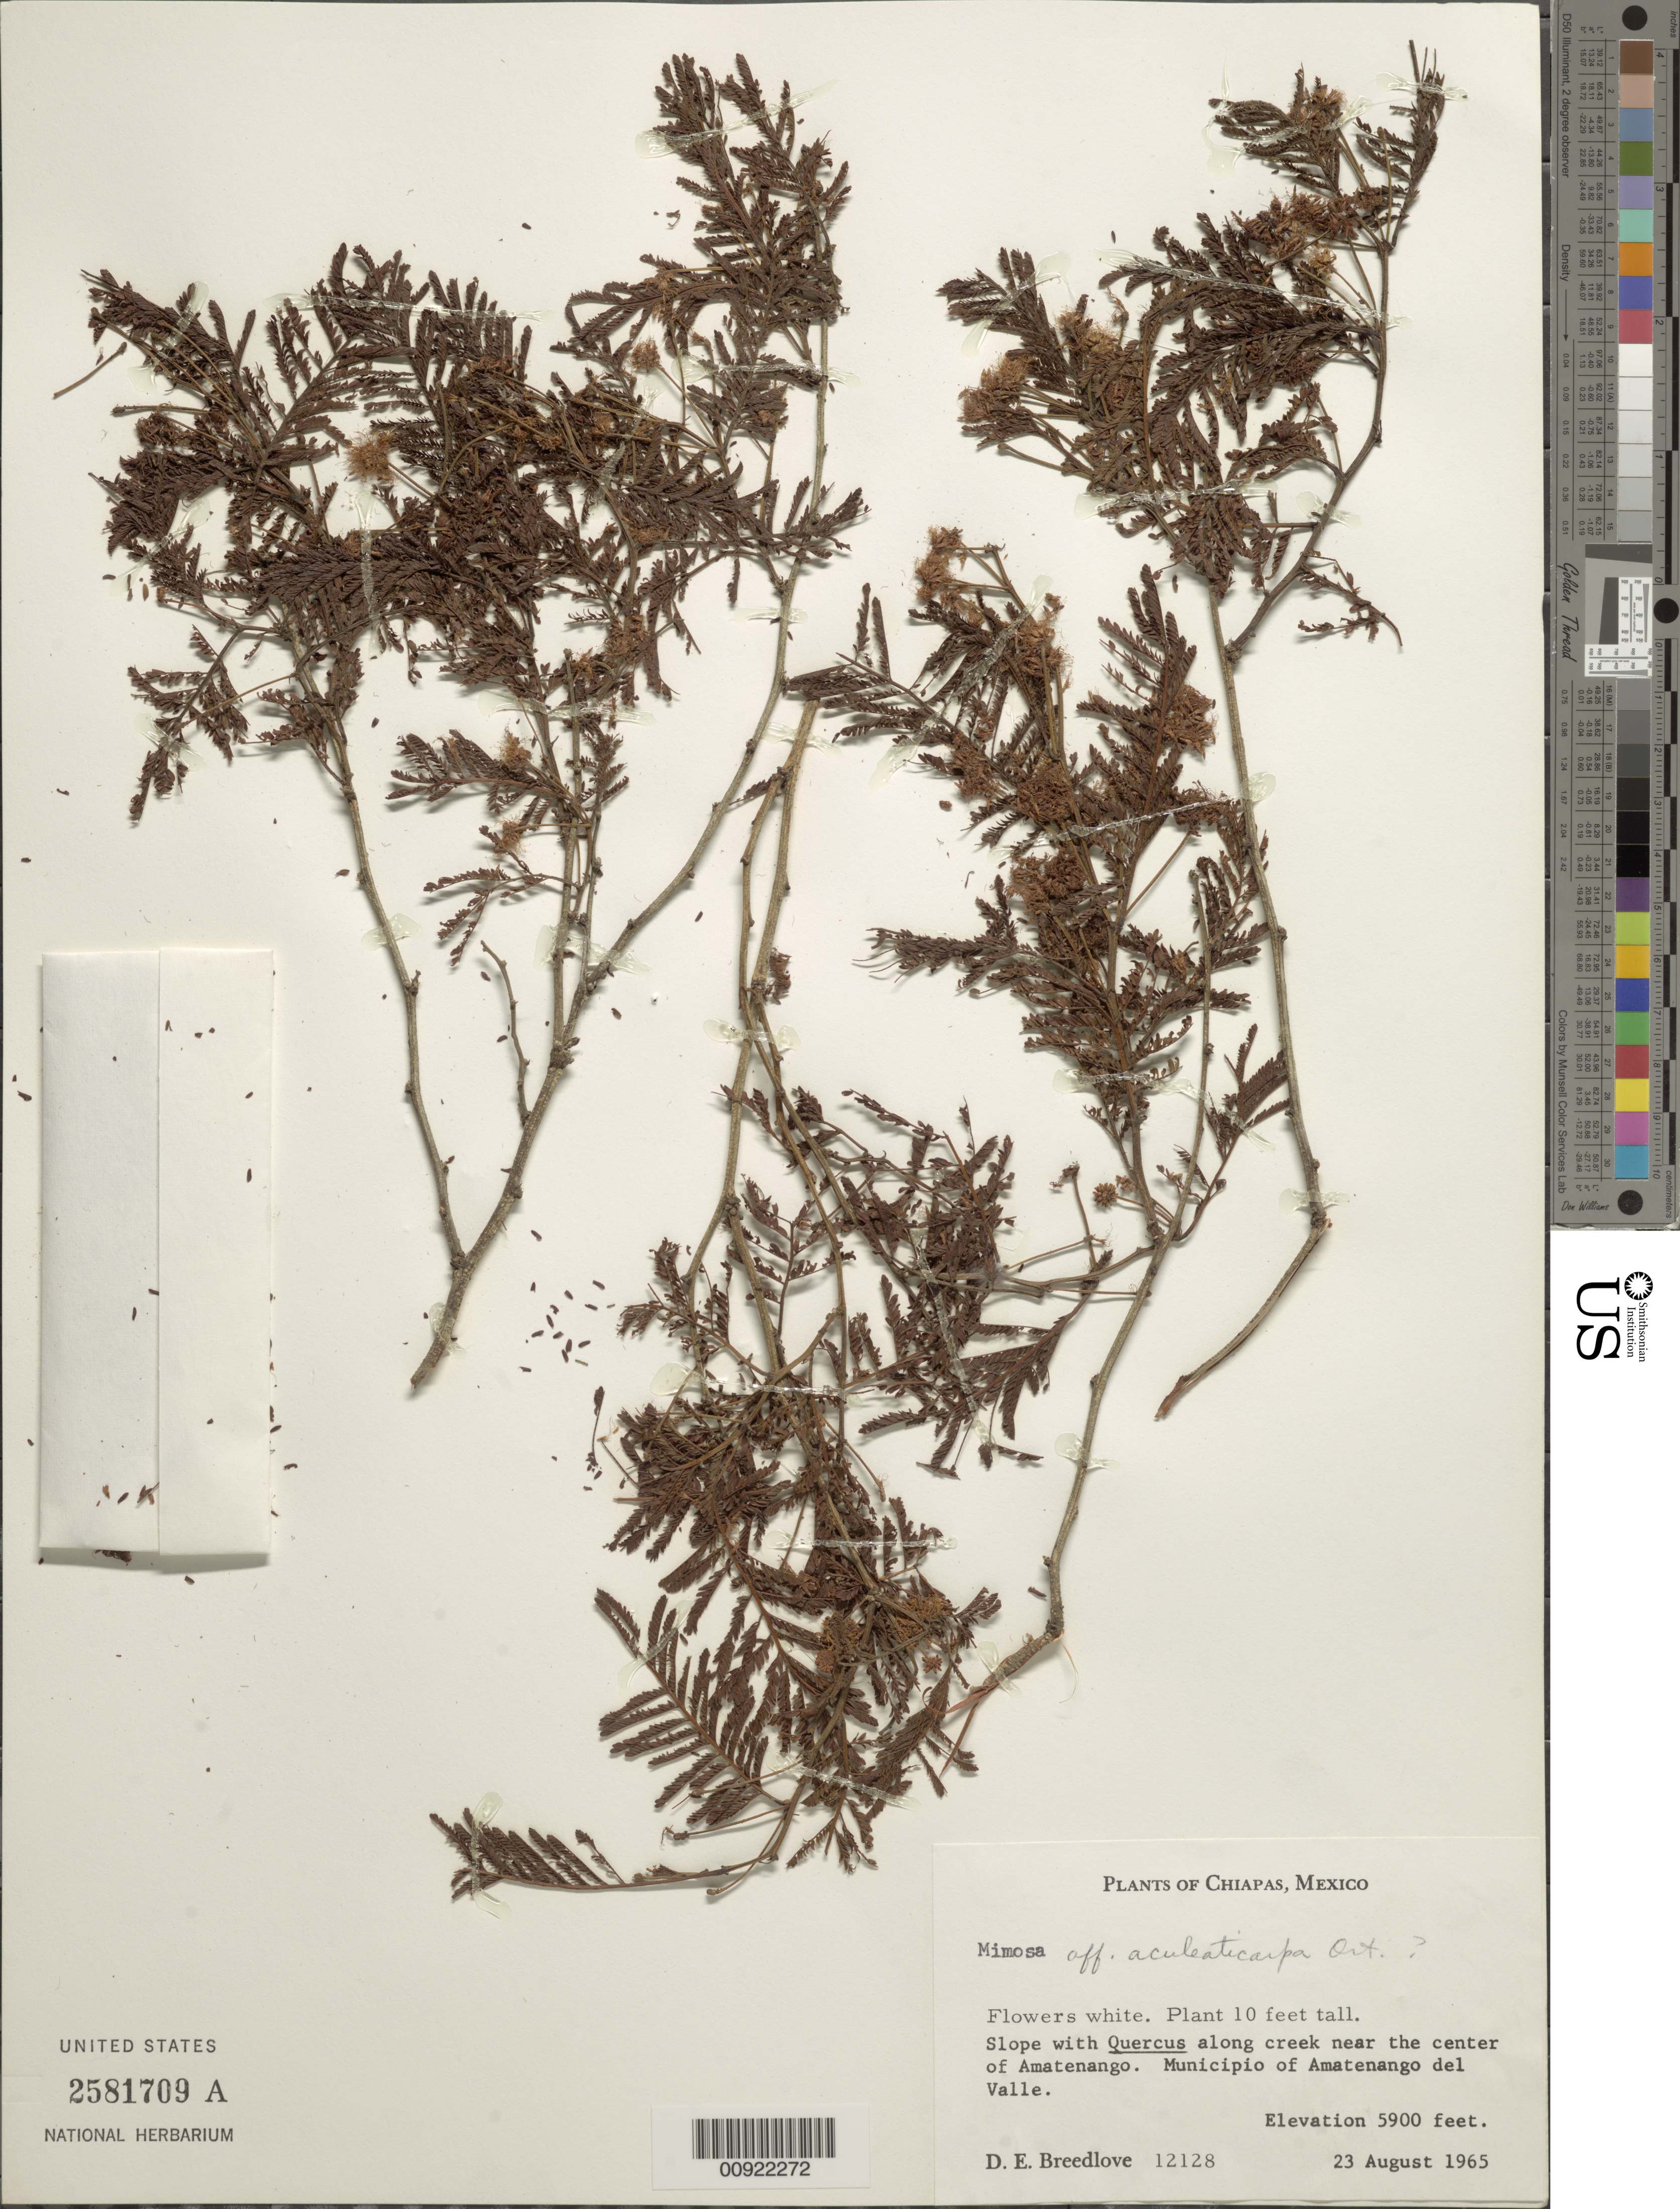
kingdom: Plantae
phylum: Tracheophyta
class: Magnoliopsida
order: Fabales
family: Fabaceae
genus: Mimosa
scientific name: Mimosa aculeaticarpa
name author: Ortega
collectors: D. E. Breedlove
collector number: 12128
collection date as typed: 23 Aug 1965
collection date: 1965-08-23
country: Mexico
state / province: Chiapas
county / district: Amatenango del Valle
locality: Near the center of Amatenango del Valle. Municipio of Amatenango del Valle, Chiapas.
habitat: Slope with Quercus along creek.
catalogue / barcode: US 2581709A